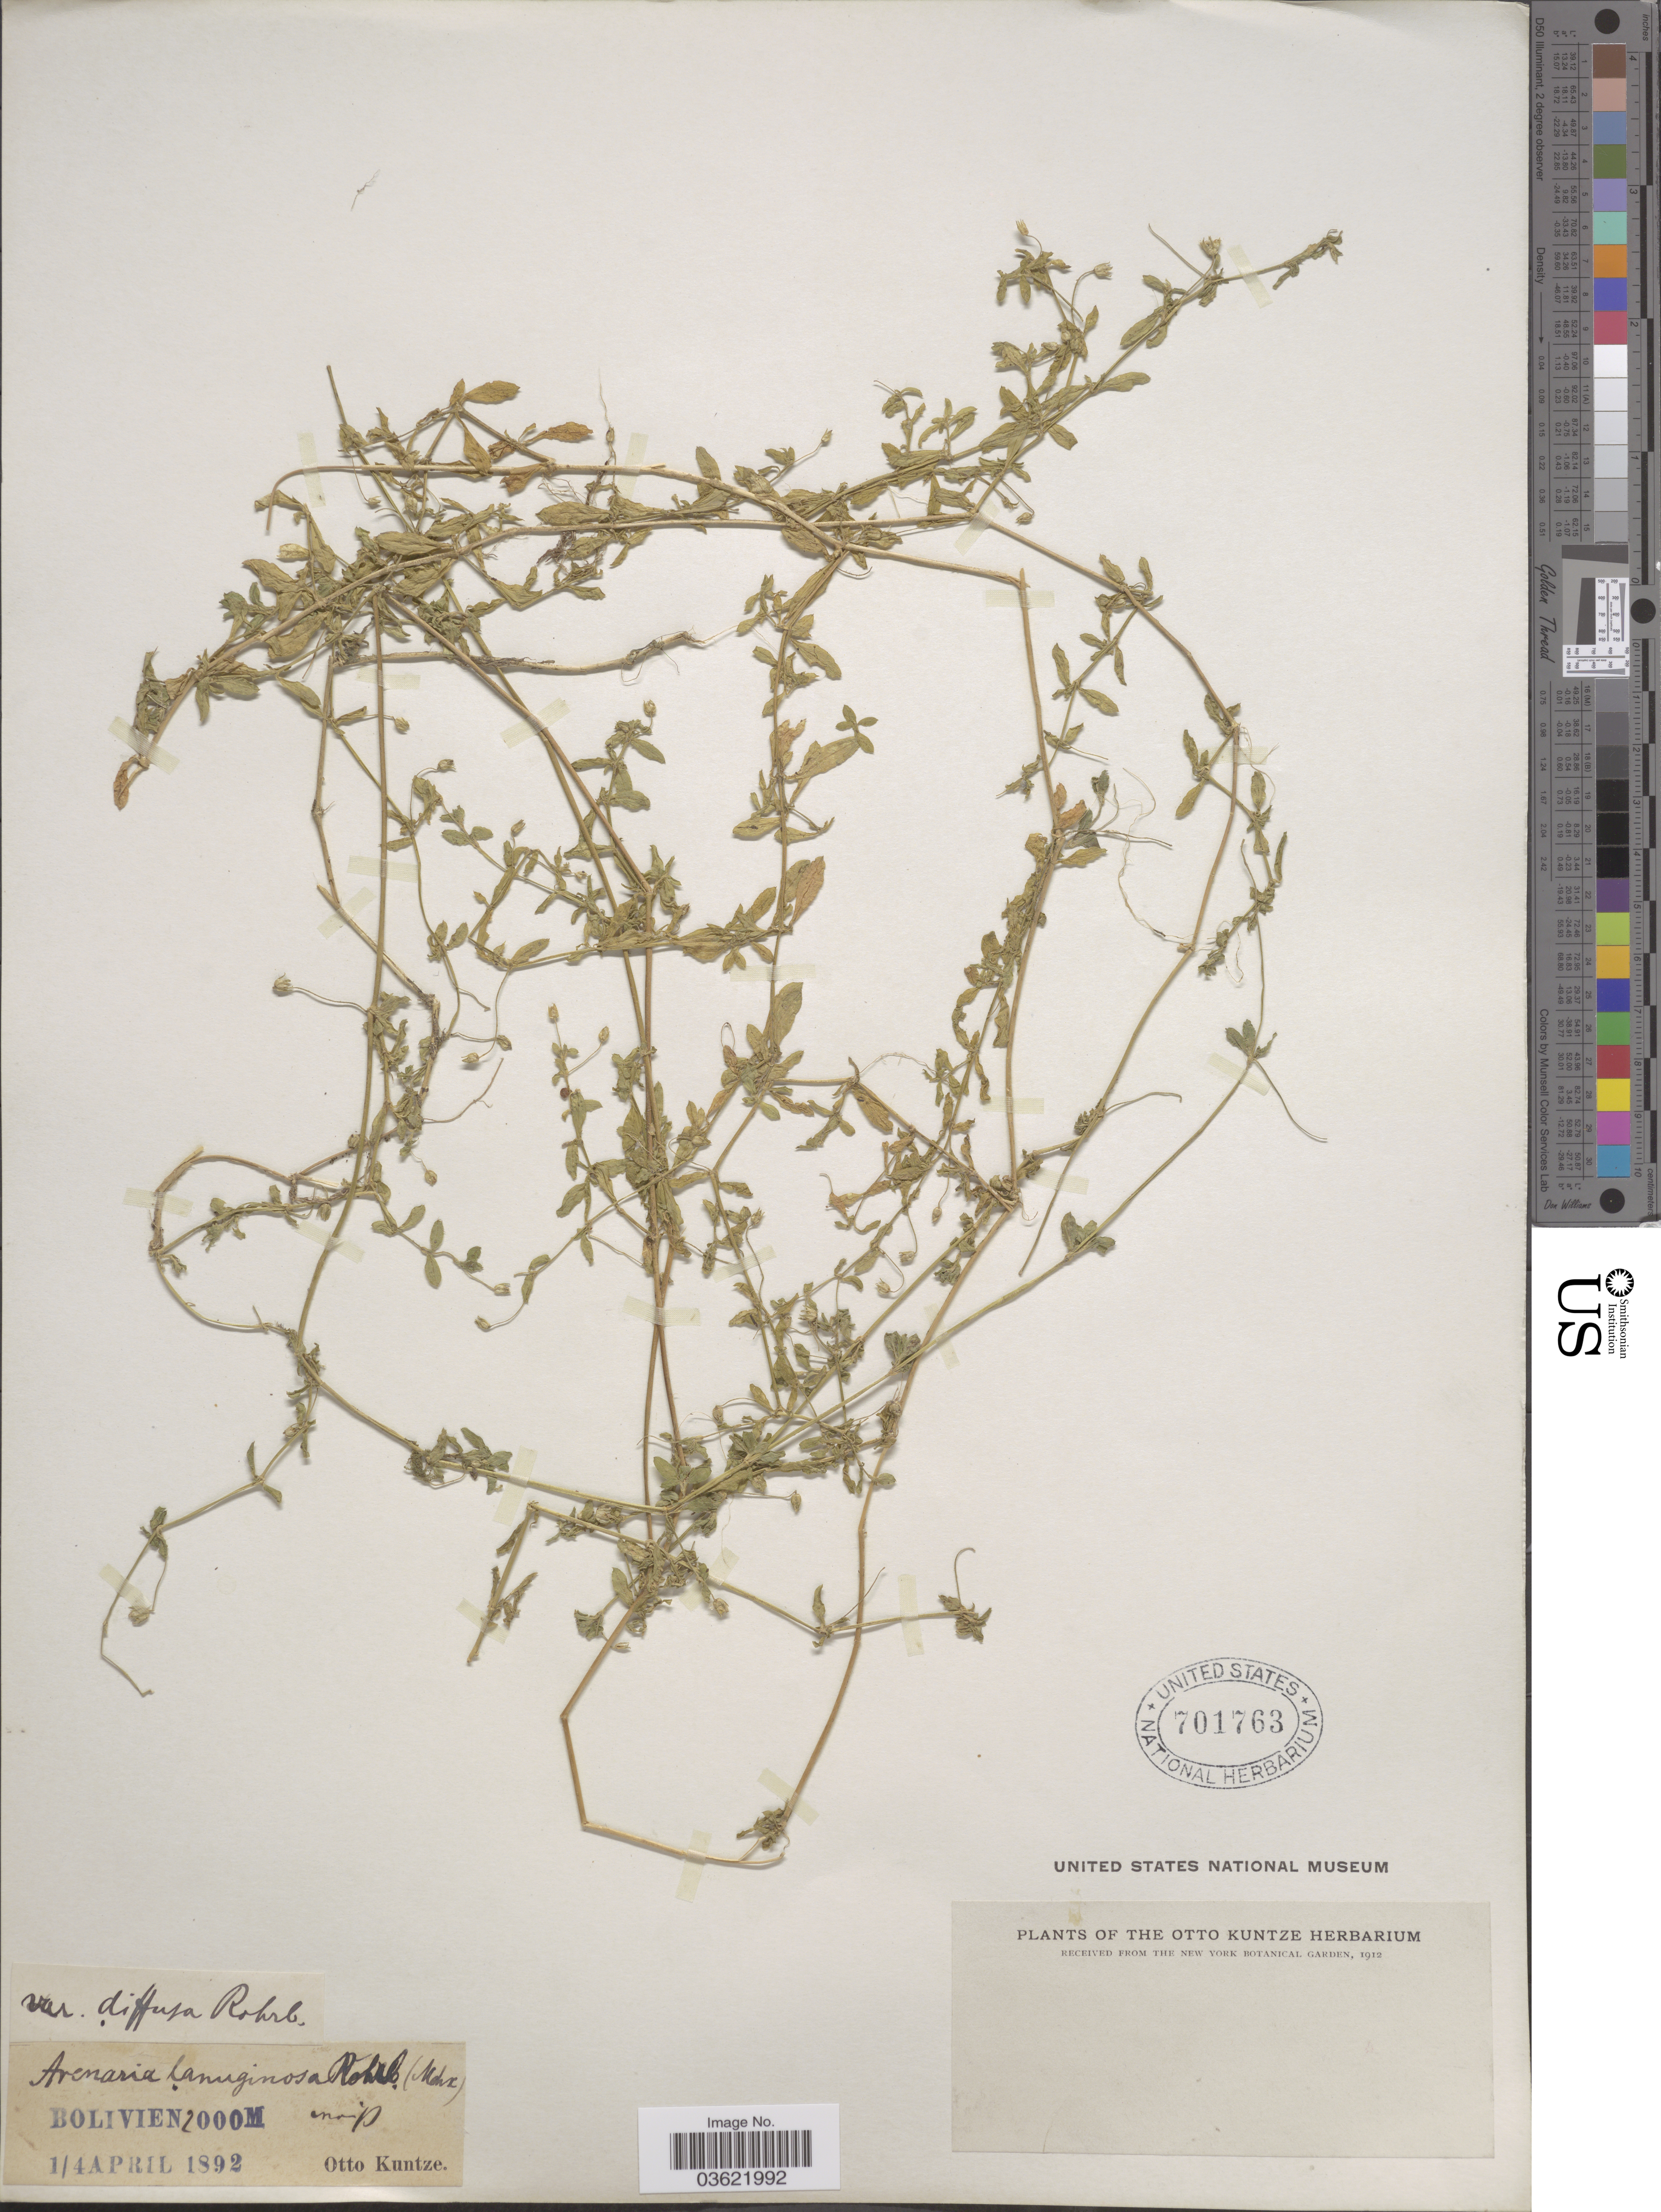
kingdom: Plantae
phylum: Tracheophyta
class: Magnoliopsida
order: Caryophyllales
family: Caryophyllaceae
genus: Arenaria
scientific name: Arenaria lanuginosa var. megalantha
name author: Rohrb.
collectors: C.E.O. Kuntze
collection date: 1892-04-01/1892-04-04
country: Bolivia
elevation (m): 2000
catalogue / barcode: US 701763